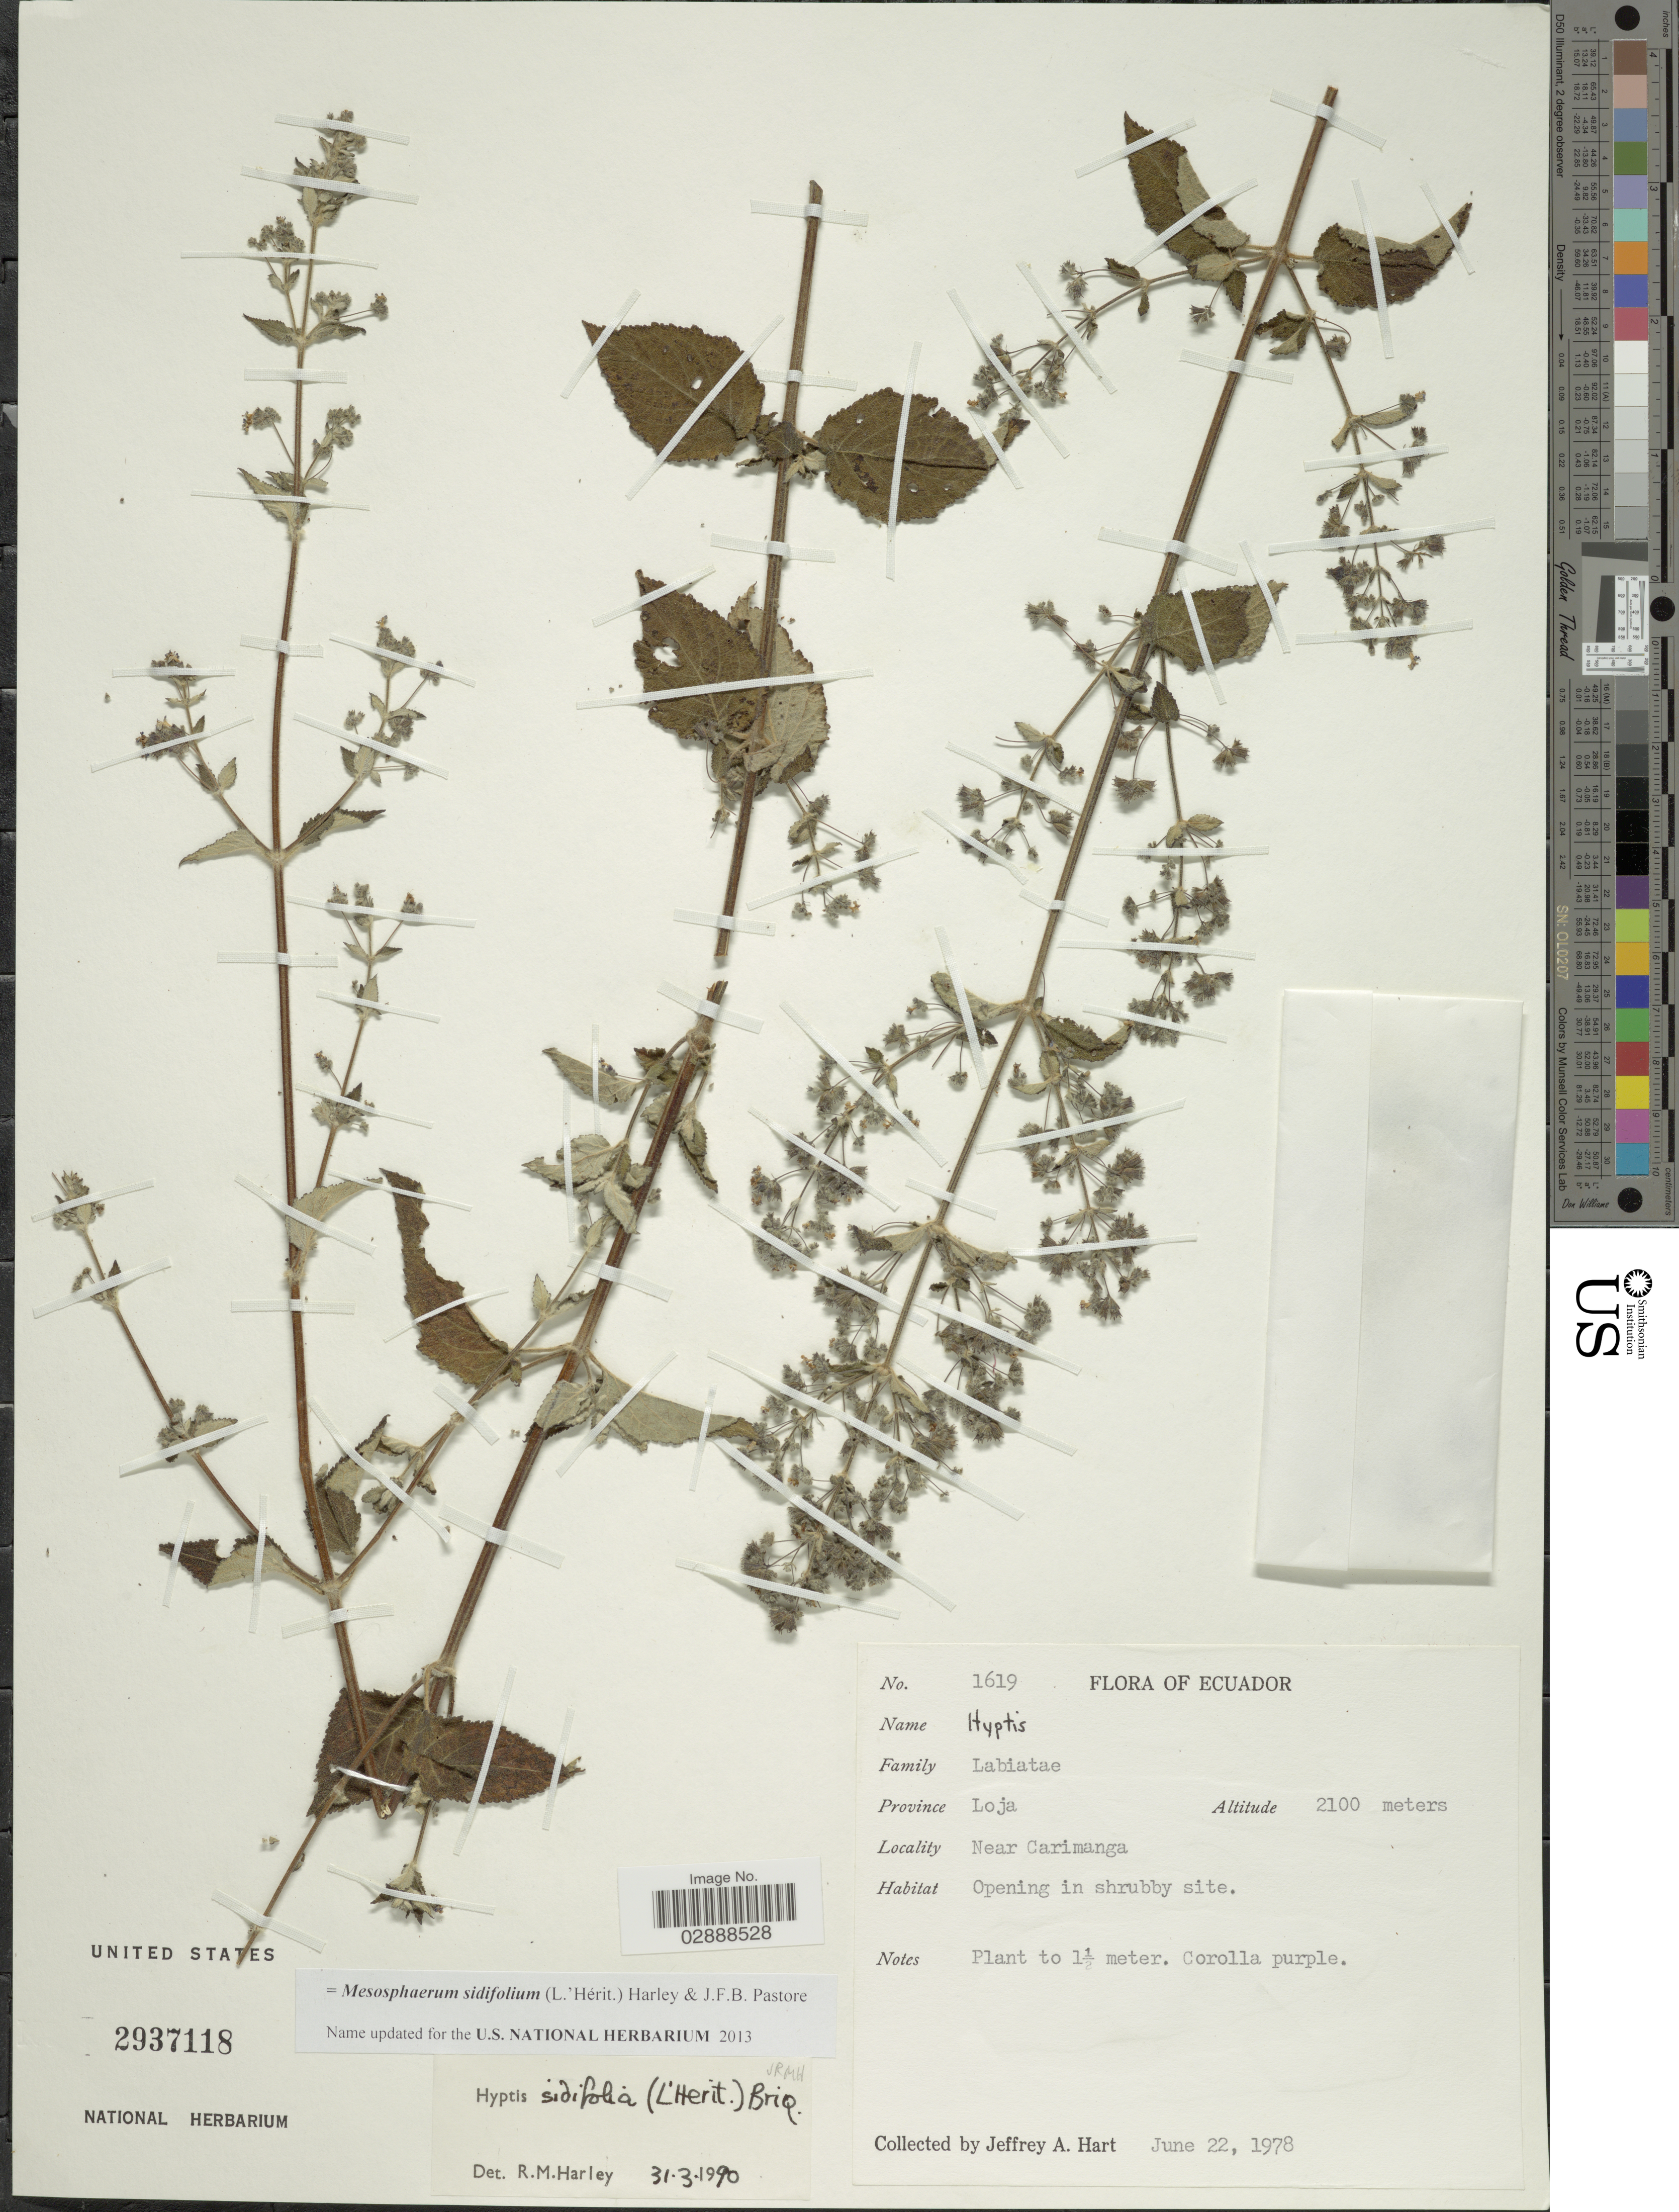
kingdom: Plantae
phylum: Tracheophyta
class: Magnoliopsida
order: Lamiales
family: Lamiaceae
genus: Mesosphaerum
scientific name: Mesosphaerum sidifolium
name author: (L'Hér.) Harley & J.F.B. Pastore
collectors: J. A. Hart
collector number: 1619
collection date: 1978-06-22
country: Ecuador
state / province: Loja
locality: Province Loja, Near Carimanga.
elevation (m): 2100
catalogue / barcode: US 2937118